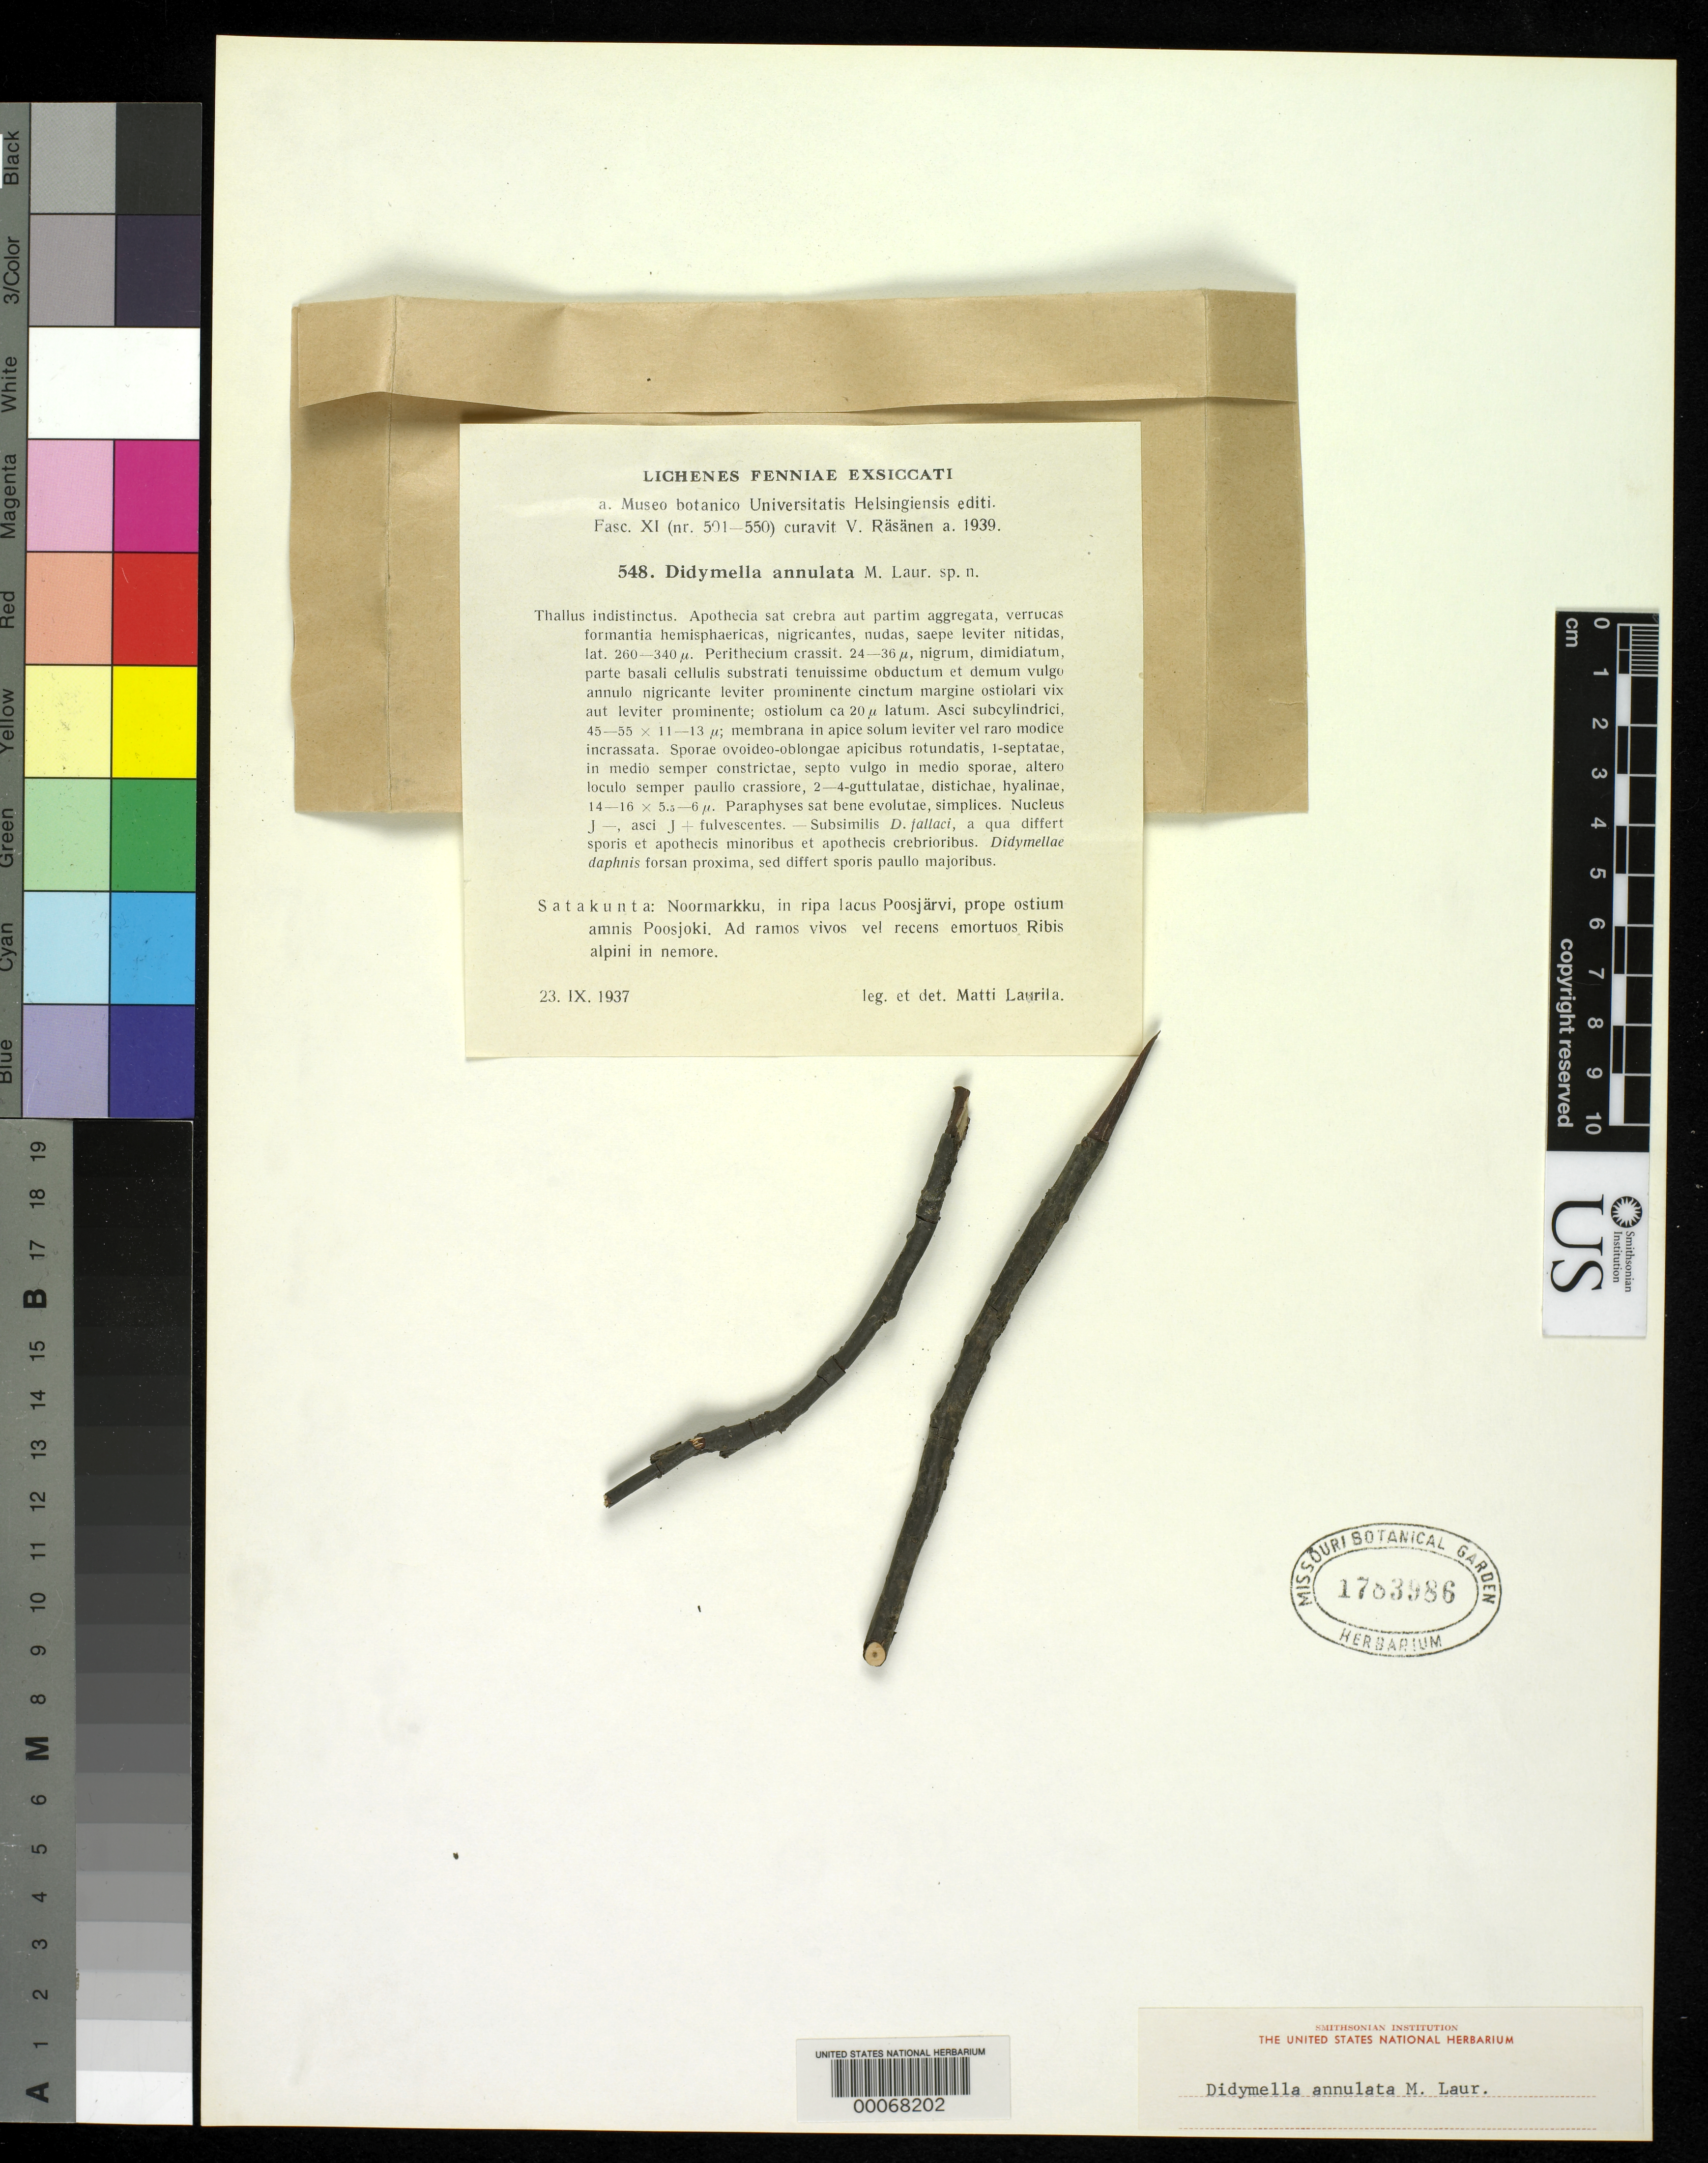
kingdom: Fungi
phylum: Ascomycota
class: Dothideomycetes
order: Pleosporales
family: Didymellaceae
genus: Didymella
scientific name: Didymella annulata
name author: Laurila in Rasanen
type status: Type Collection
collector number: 548 Lich. Fenn. Exsic. No.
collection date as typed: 23 Sep 1937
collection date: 1937-09-23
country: Finland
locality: Satakunta, Noormarkku in ripalacus Poosjarvi, Amnis Poosjoki. [Satakunta, Noormarkku on the lakeshore (?) of Poosjarvi, Poosjoki River.]